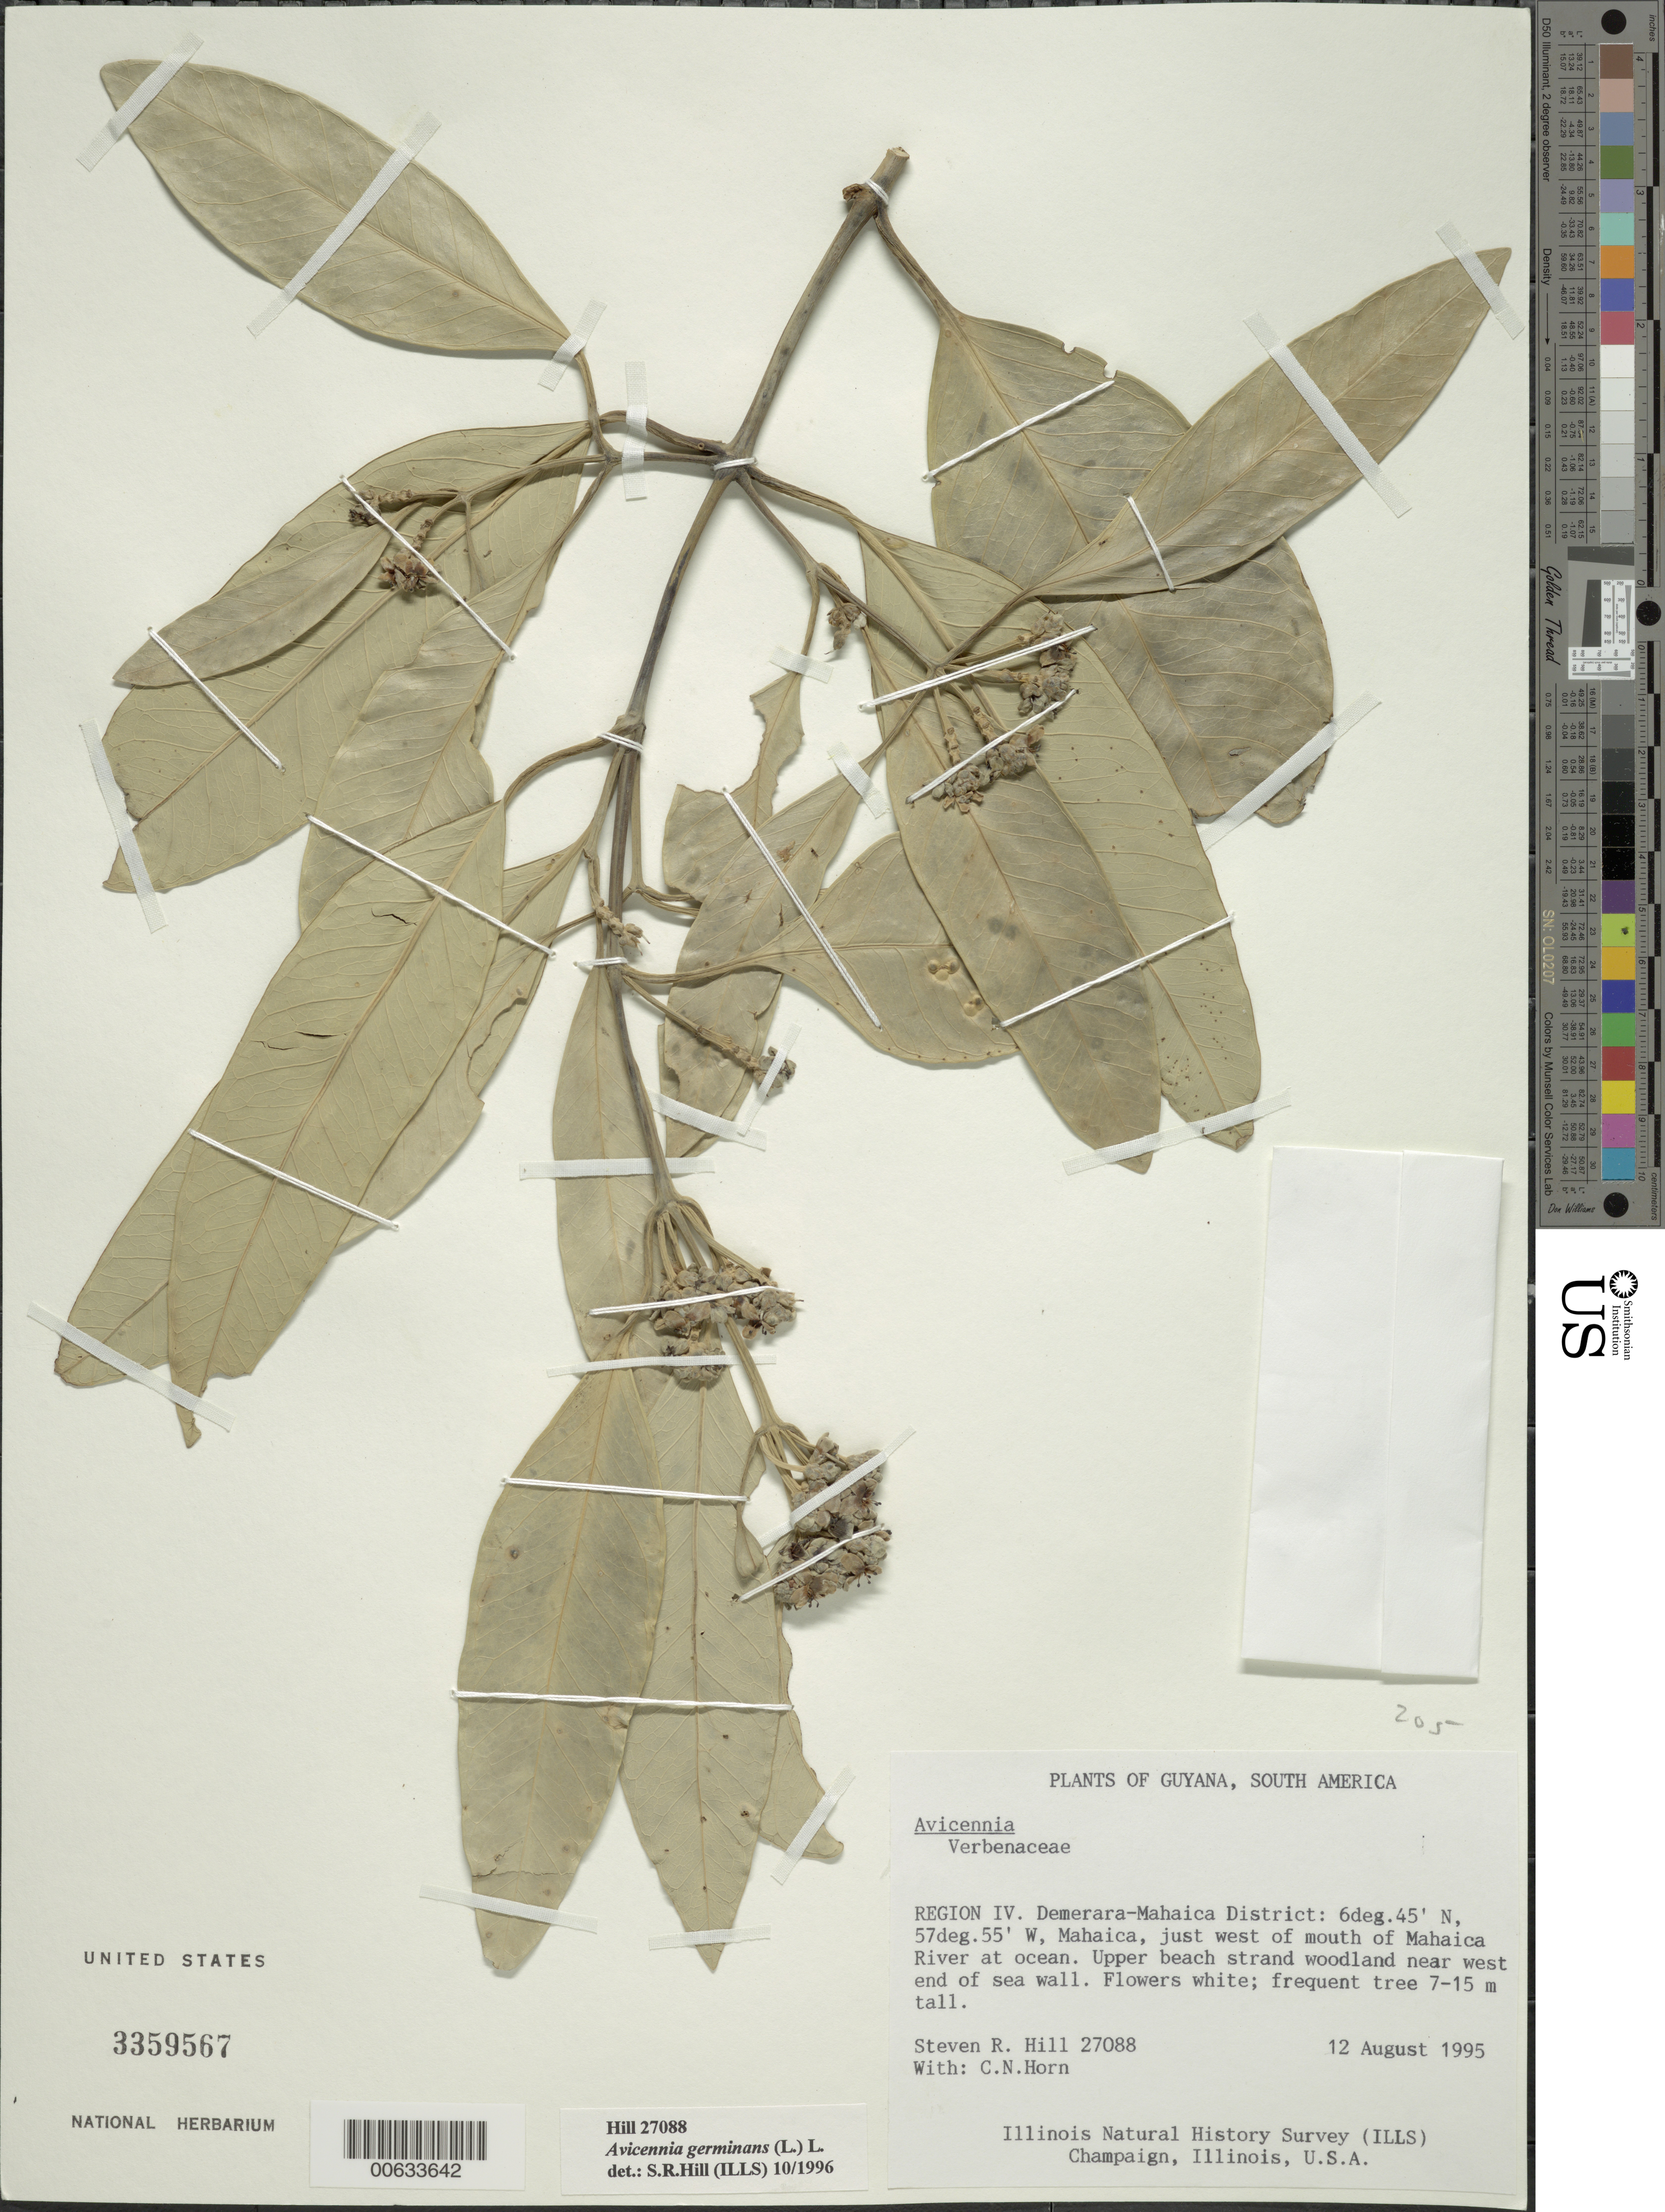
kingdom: Plantae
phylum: Tracheophyta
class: Magnoliopsida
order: Lamiales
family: Acanthaceae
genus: Avicennia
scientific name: Avicennia germinans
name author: (L.) L.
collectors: S. R. Hill & C. Horn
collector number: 27088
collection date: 1995-08-12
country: Guyana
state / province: Demerara-Mahaica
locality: Region IV. Demerara-Mahaica District: Mahaica, just west of mouth of Mahaica River at ocean. Near west end of sea wall.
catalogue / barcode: US 3359567